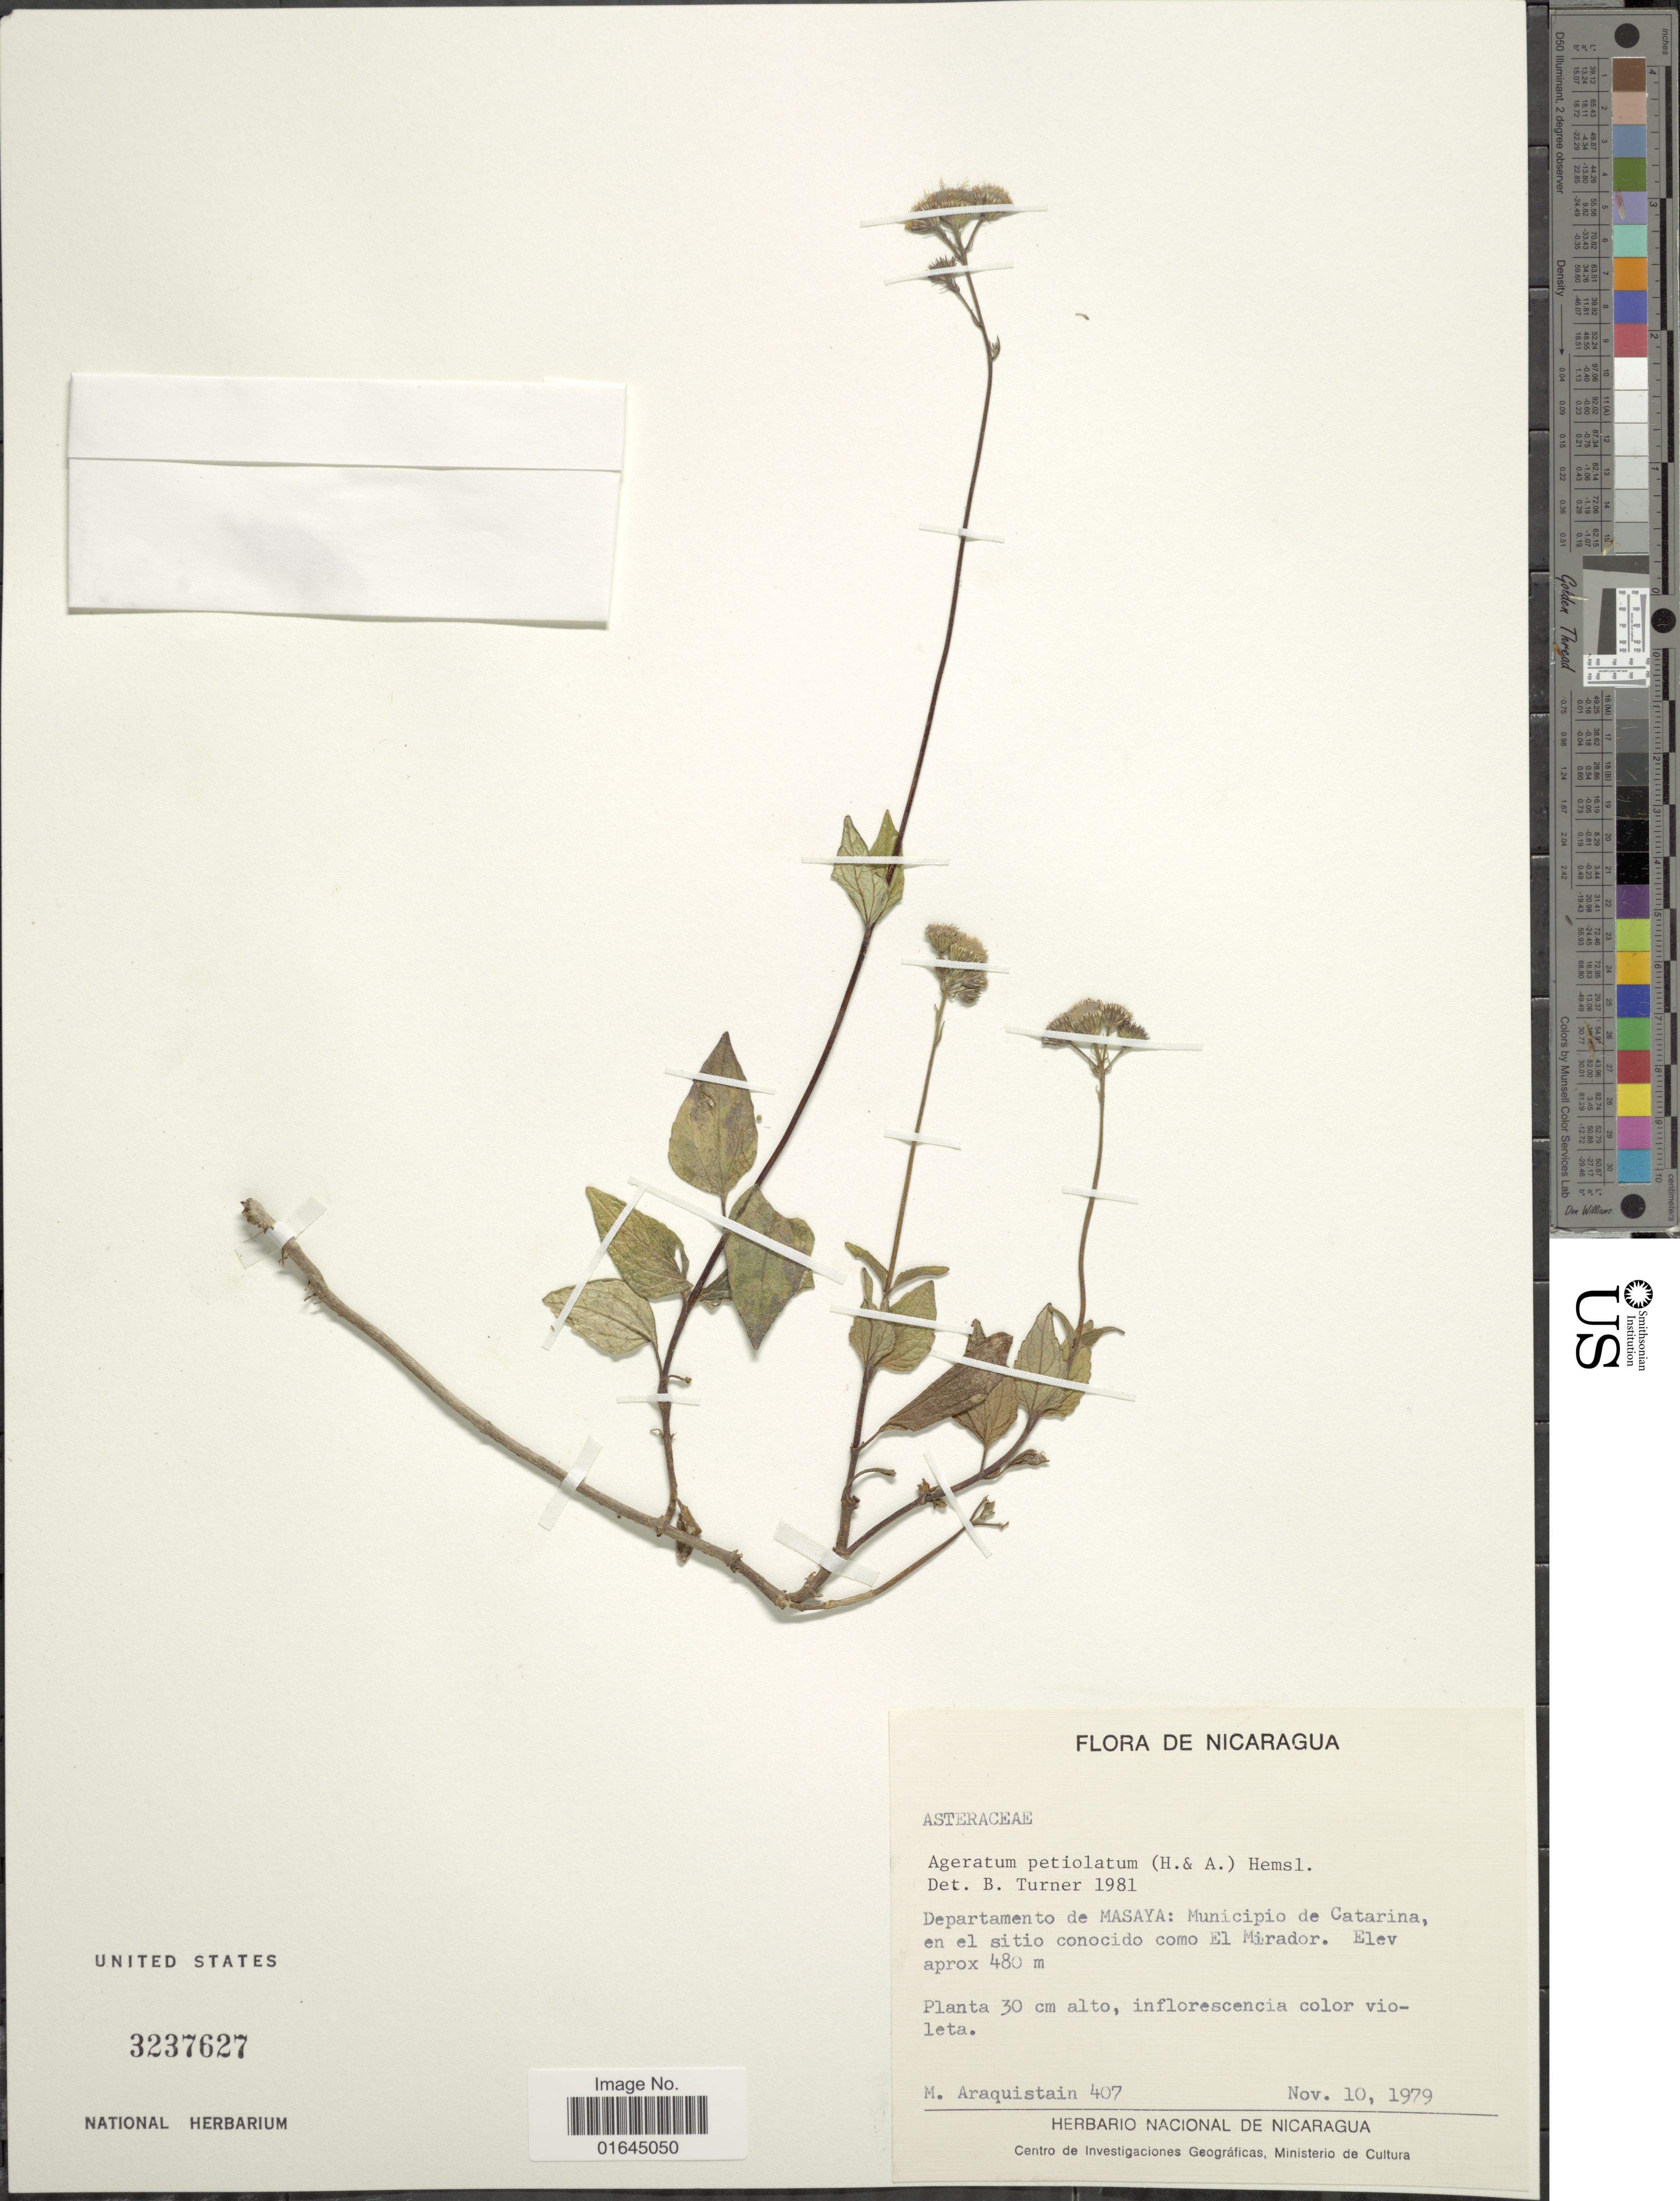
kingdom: Plantae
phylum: Tracheophyta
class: Magnoliopsida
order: Asterales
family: Asteraceae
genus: Ageratum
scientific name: Ageratum petiolatum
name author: (Hook. & Arn.) Hemsl.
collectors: M. Araquistain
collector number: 407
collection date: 1979-11-10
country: Nicaragua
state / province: Masaya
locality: Departamento de Masaya: Municipio de Catarina, en el sitio conocido como El Mirador.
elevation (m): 480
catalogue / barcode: US 3237627